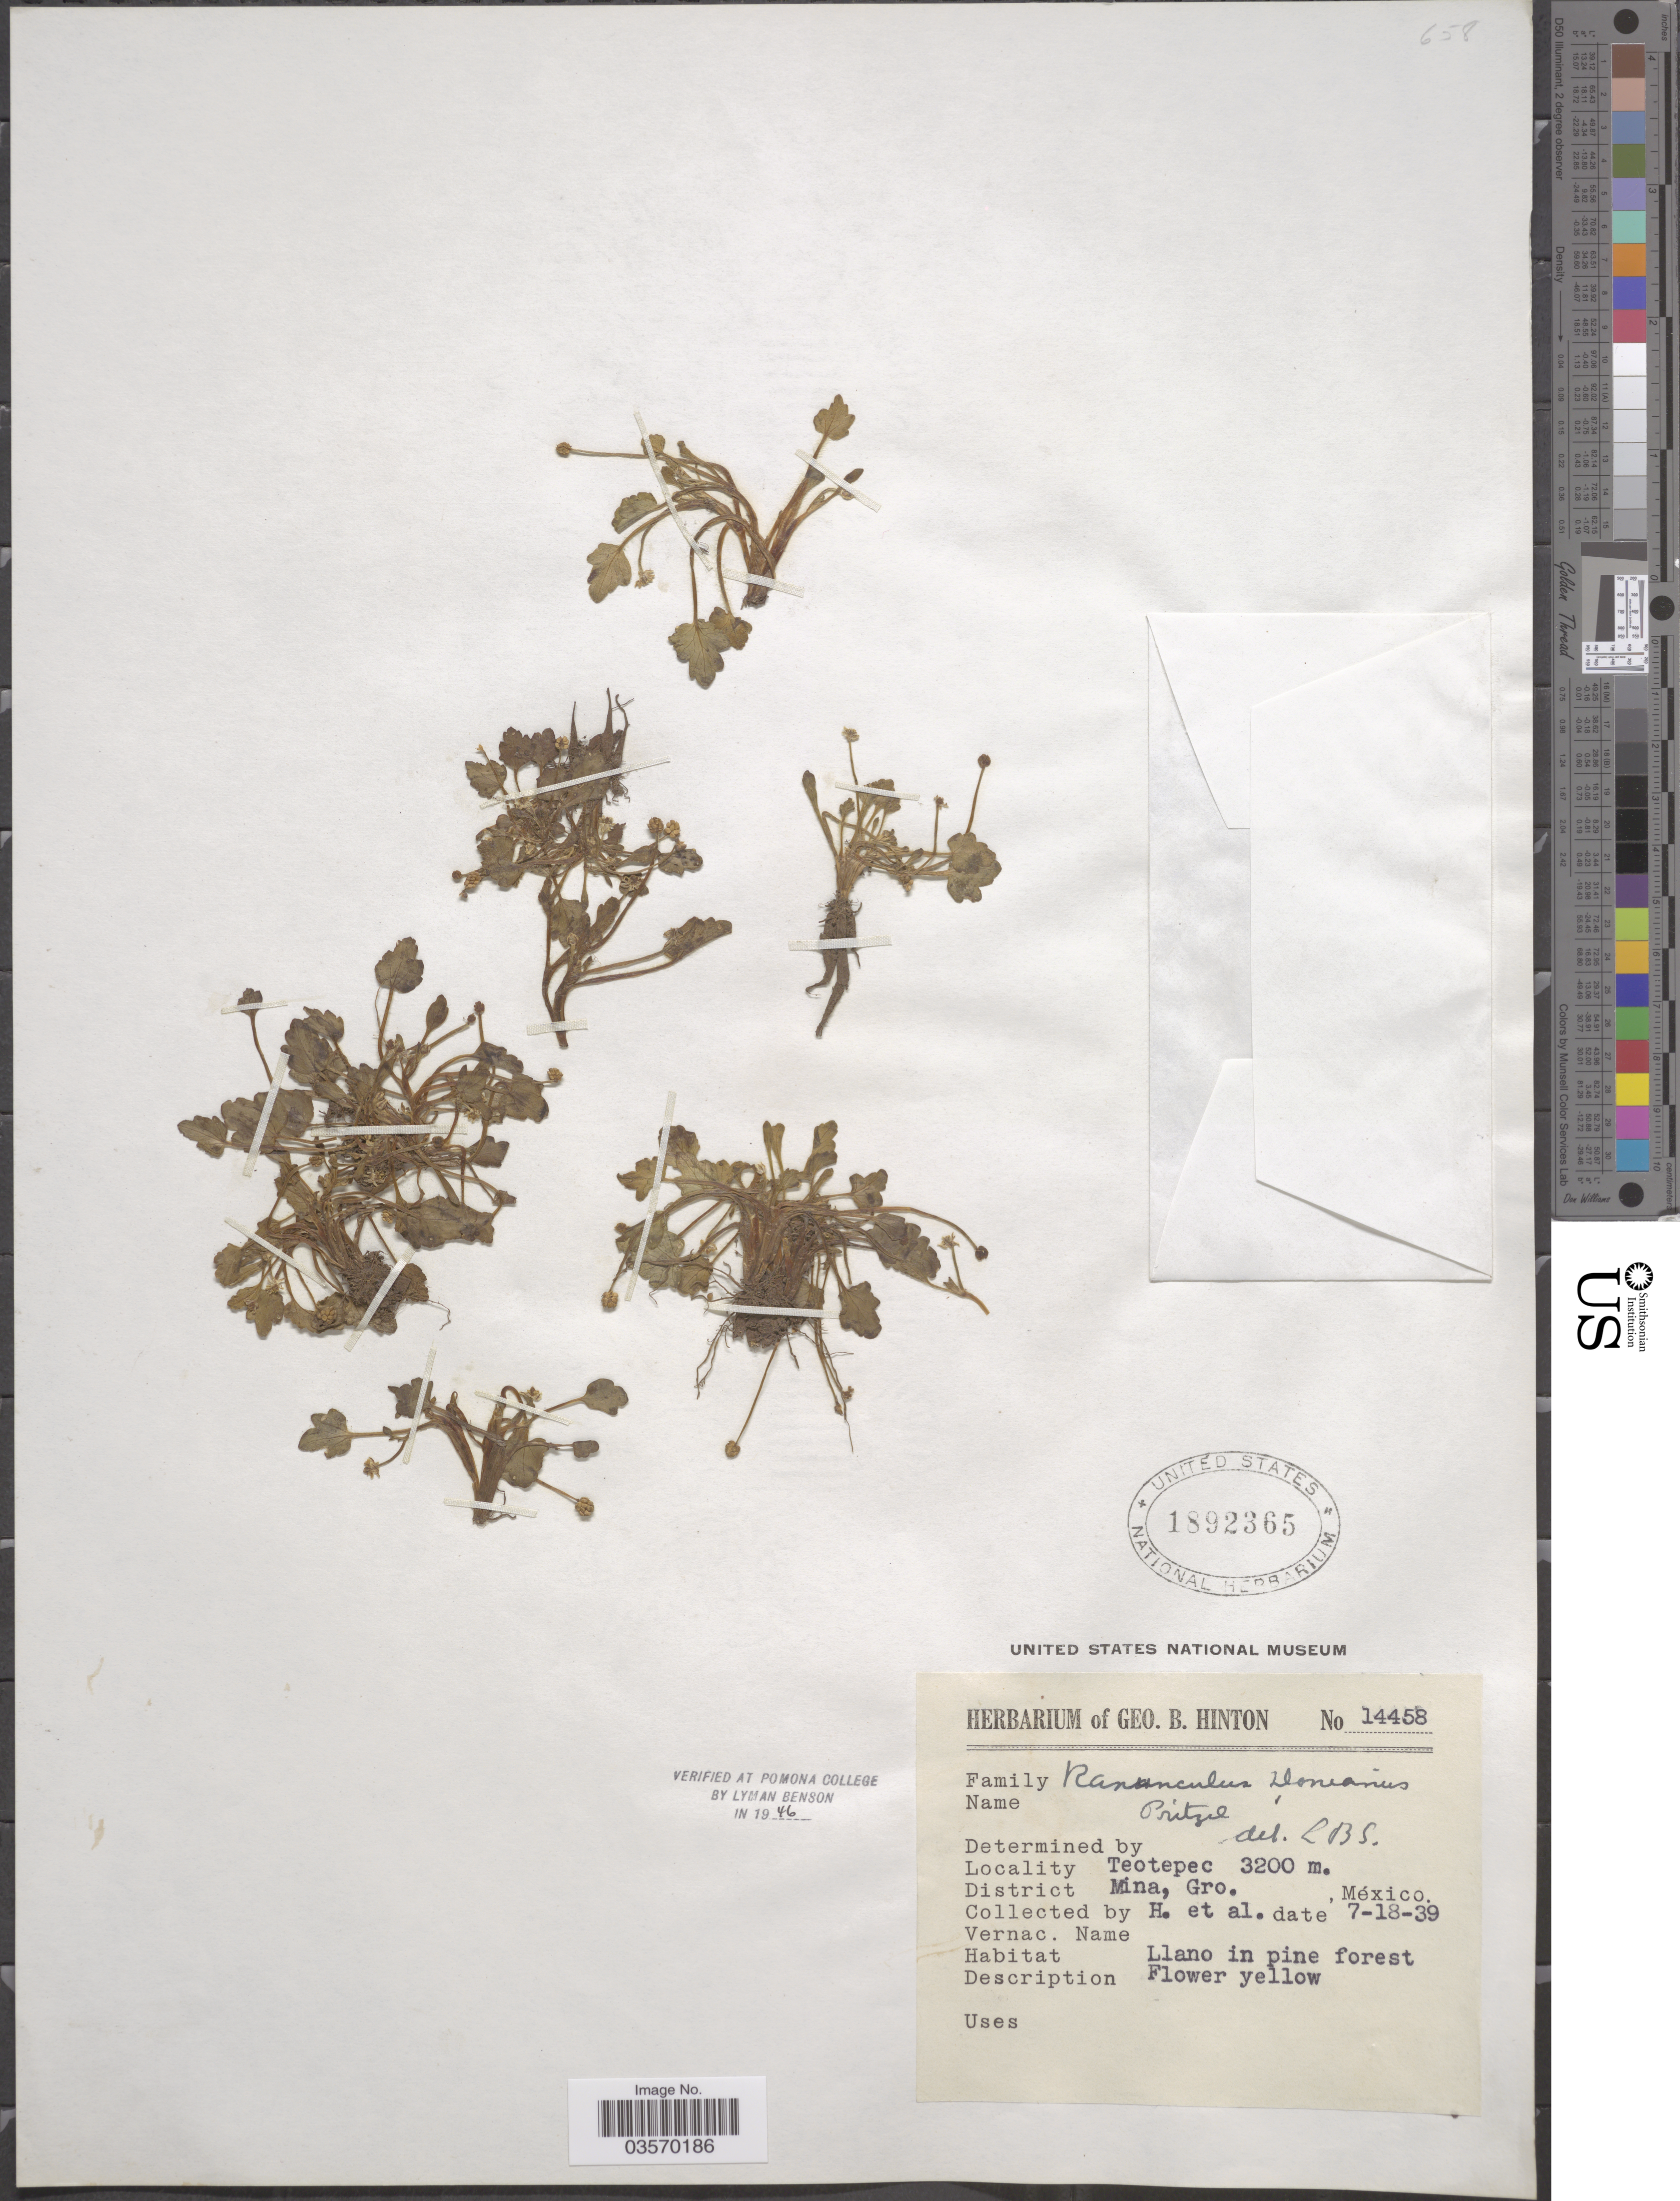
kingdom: Plantae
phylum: Tracheophyta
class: Magnoliopsida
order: Ranunculales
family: Ranunculaceae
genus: Ranunculus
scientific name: Ranunculus donianus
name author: Pritz. ex Walp.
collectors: G. B. Hinton & et al.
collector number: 14458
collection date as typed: Transcribed d/m/y: 18/7/39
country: Mexico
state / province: Guerrero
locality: Teotepec, District Mina.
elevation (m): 3200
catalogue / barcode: US 1892365